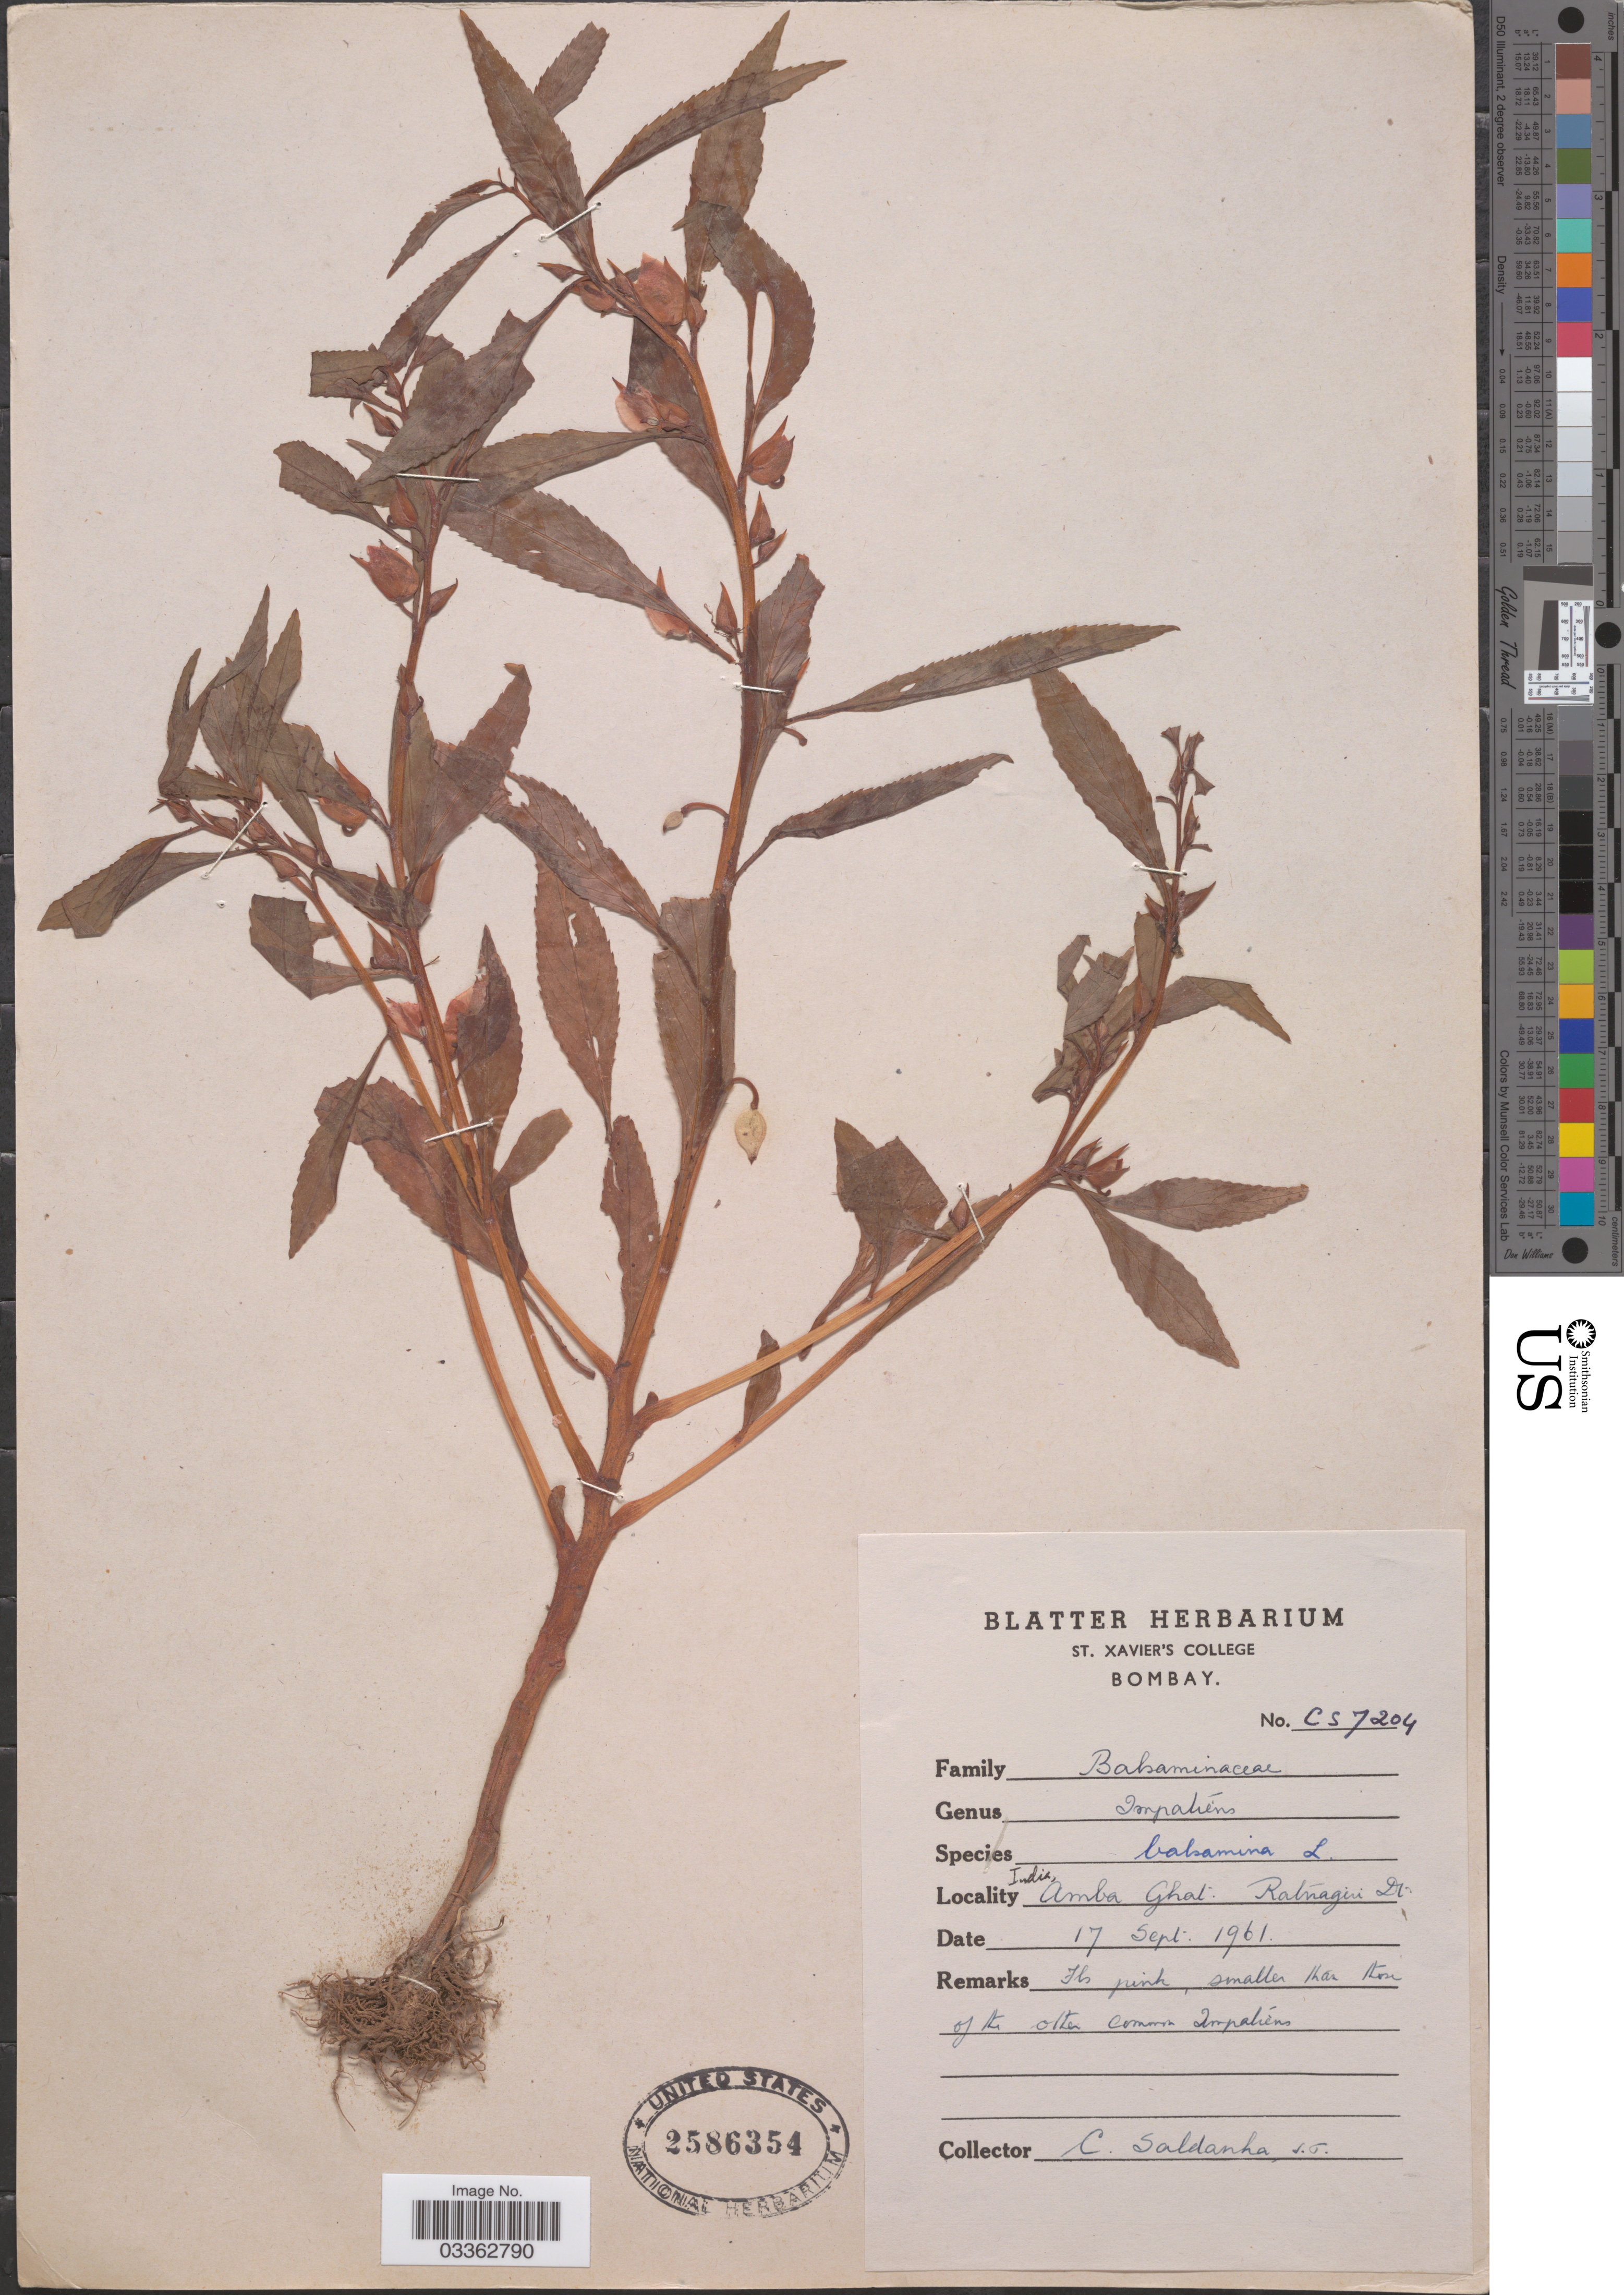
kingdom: Plantae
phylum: Tracheophyta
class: Magnoliopsida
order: Ericales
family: Balsaminaceae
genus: Impatiens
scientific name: Impatiens balsamina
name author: L.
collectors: C. Saldanha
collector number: CS 7204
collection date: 1961-09-17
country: India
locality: Amba Ghat. Ratnagiri Dt.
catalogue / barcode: US 2586354